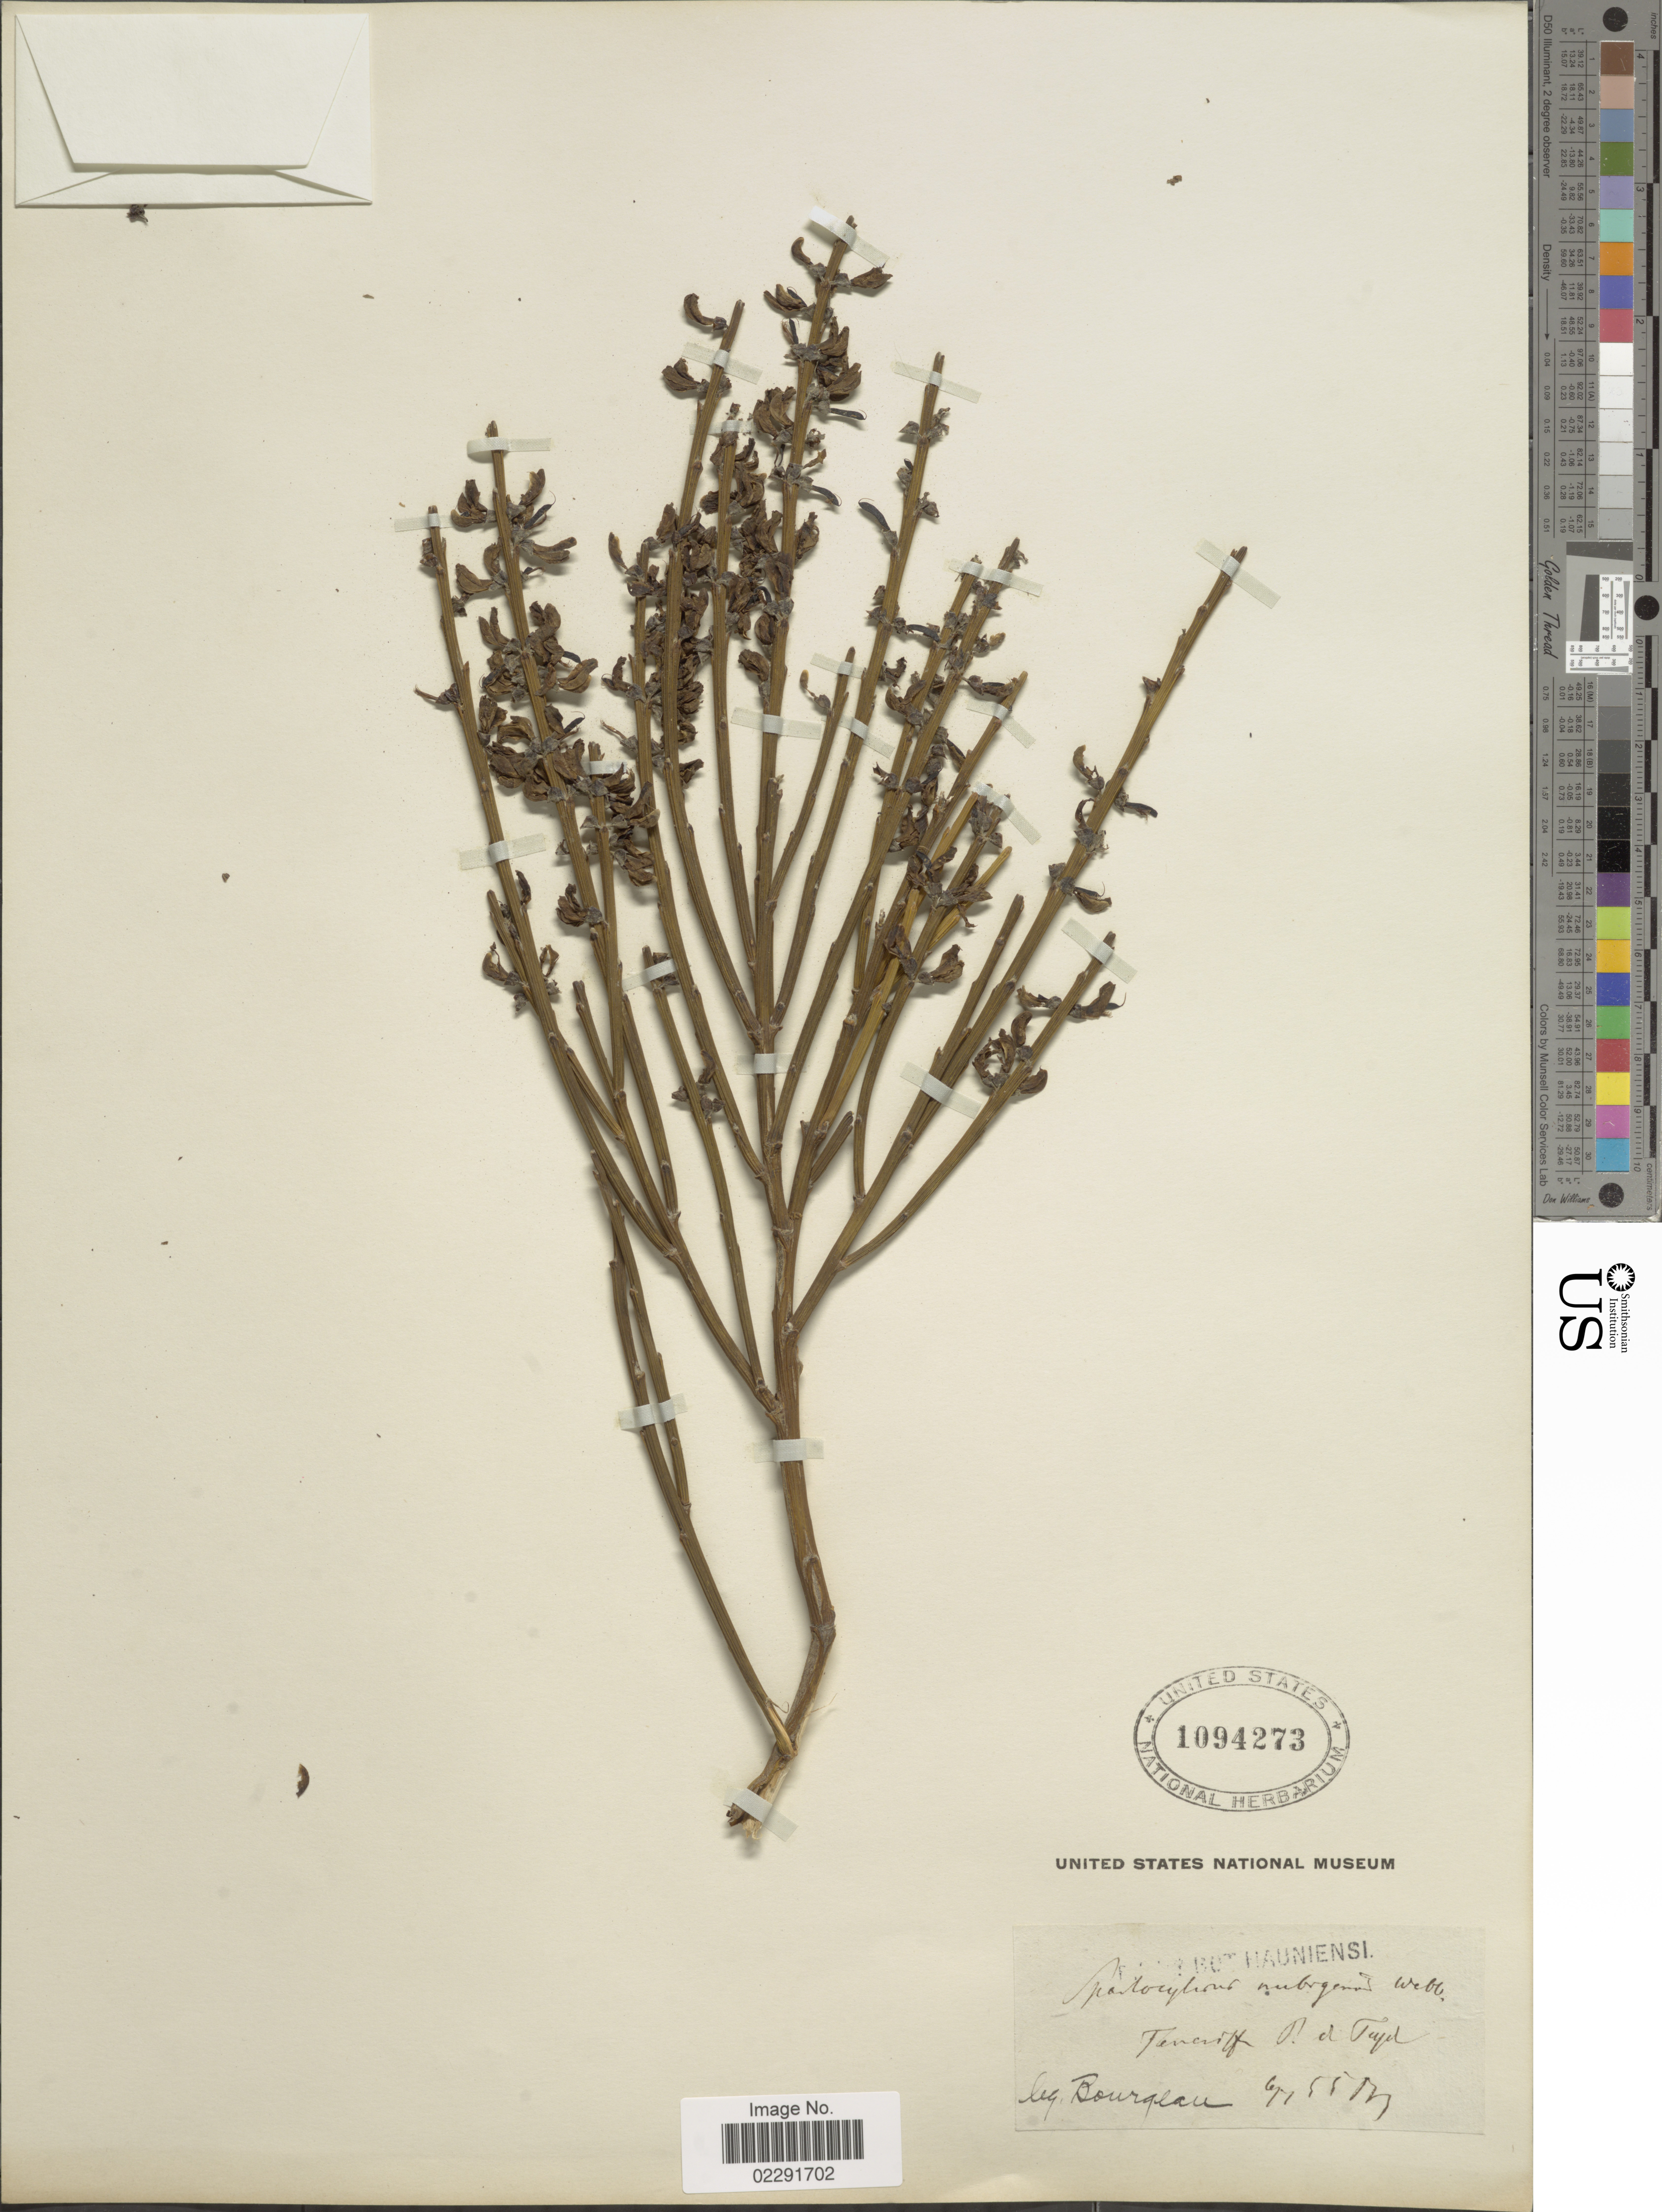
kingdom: Plantae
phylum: Tracheophyta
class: Magnoliopsida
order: Fabales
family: Fabaceae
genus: Cytisus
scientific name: Cytisus supranubius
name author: (L. f.) Kuntze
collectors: -. Bourgeau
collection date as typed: Transcribed d/m/y: 6/1/55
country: Spain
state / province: Canarias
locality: Teneriffe. Teide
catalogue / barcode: US 1094273